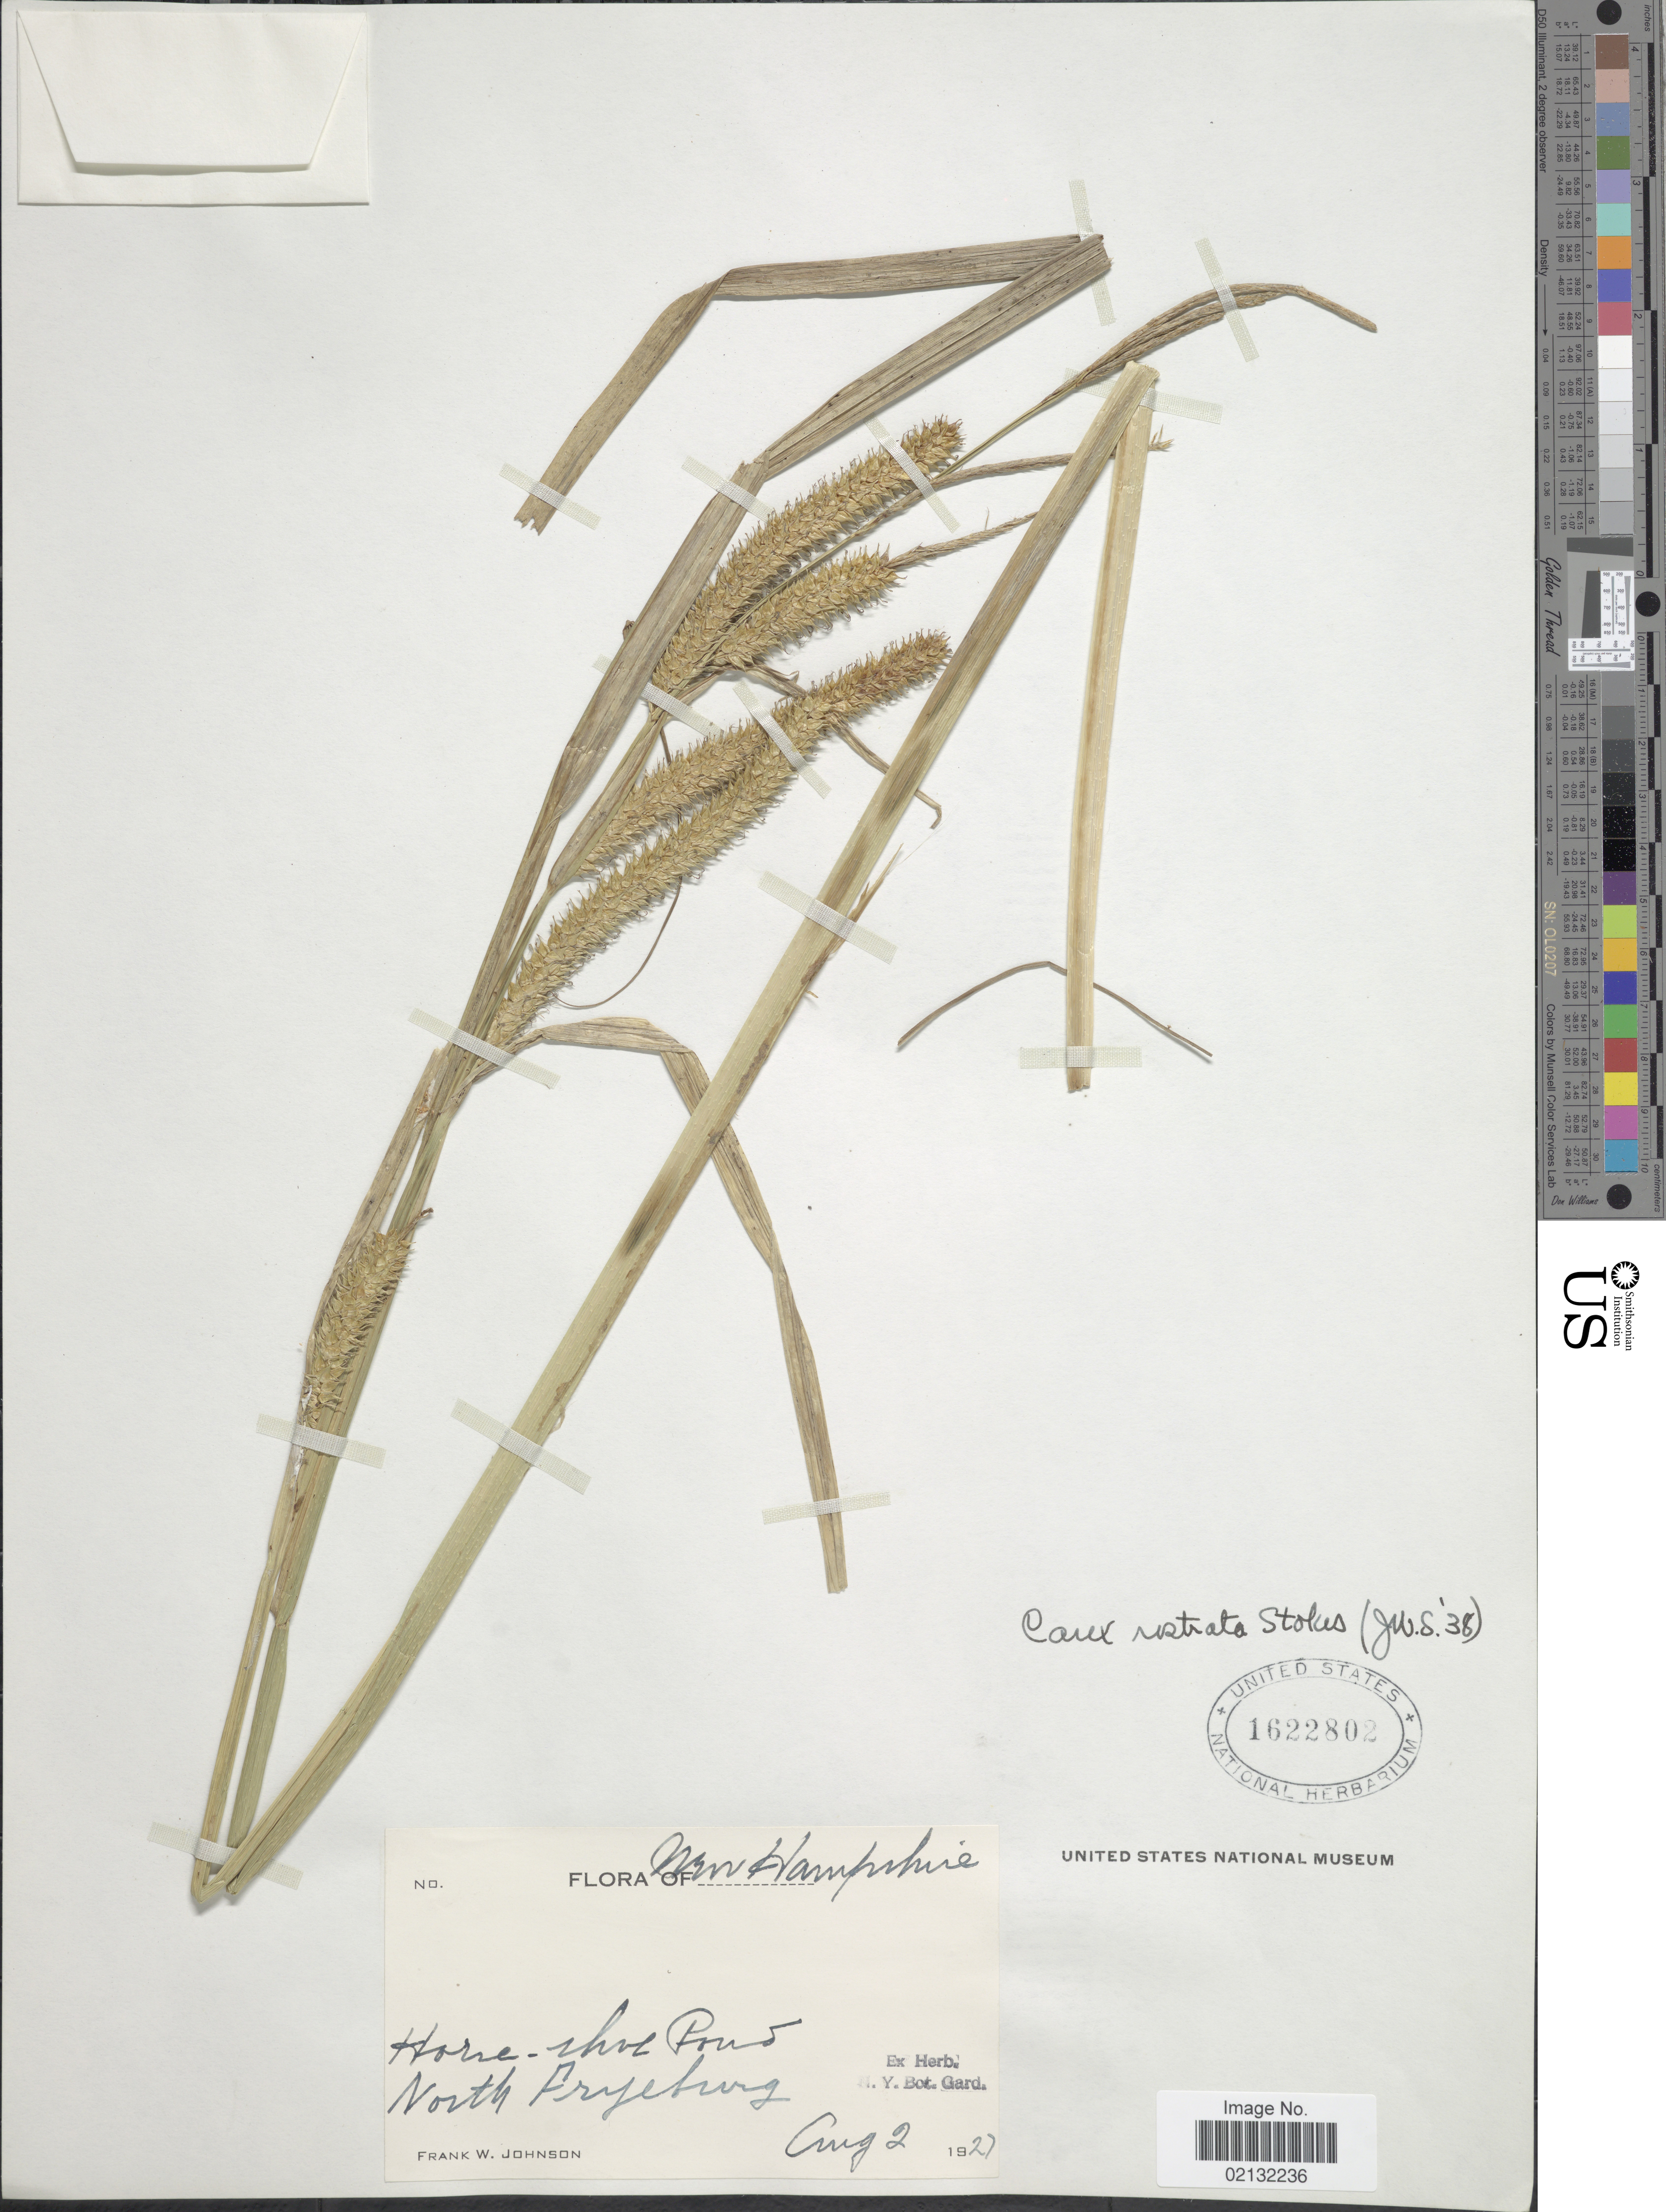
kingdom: Plantae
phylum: Tracheophyta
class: Liliopsida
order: Poales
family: Cyperaceae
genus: Carex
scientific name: Carex rostrata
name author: Stokes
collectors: F. W. Johnson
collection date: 1927-08-02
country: United States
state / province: New Hampshire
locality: Horse-shoe Pond, North Fryeburg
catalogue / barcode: US 1622802